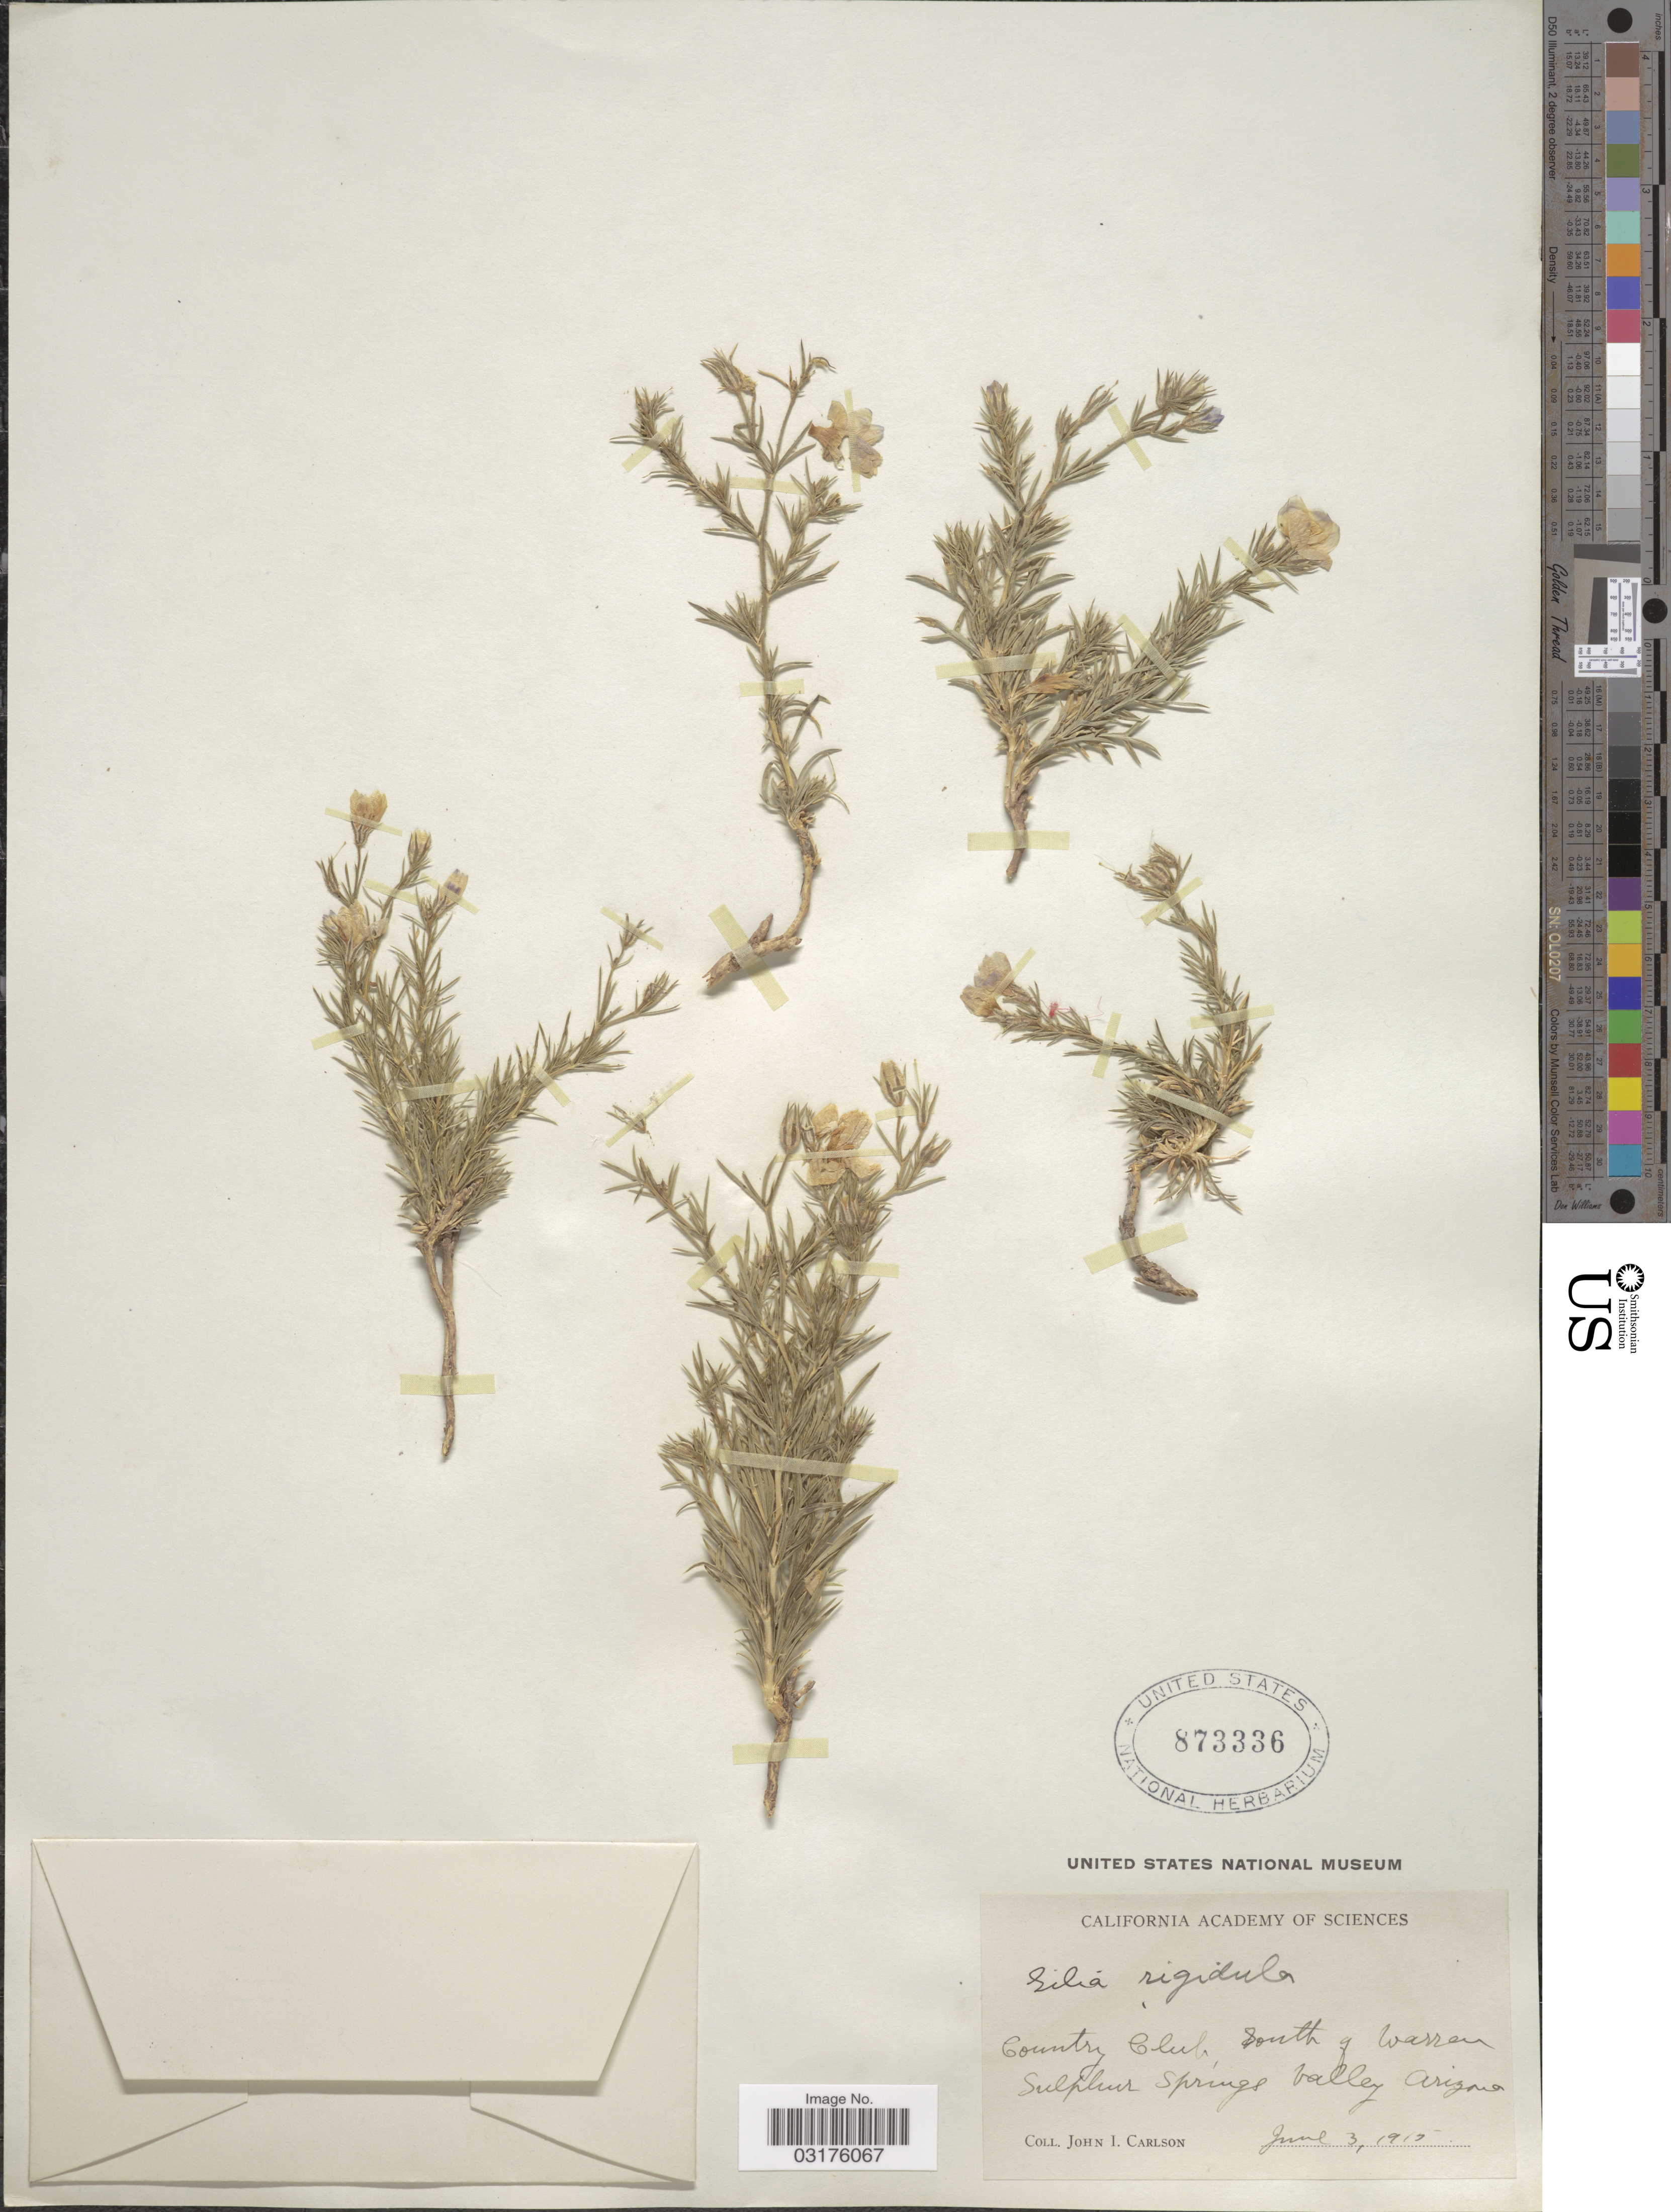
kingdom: Plantae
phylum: Tracheophyta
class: Magnoliopsida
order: Ericales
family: Polemoniaceae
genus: Giliastrum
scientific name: Giliastrum acerosum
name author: (A. Gray) Rydb.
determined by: Strong, Mark T., (BOT), Smithsonian Institution - National Museum of Natural History (UNITED STATES)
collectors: J. Carlson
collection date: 1915-06-03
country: United States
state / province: Arizona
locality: Country Club, South of Warren Sulphur Springs Valley.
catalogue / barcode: US 873336